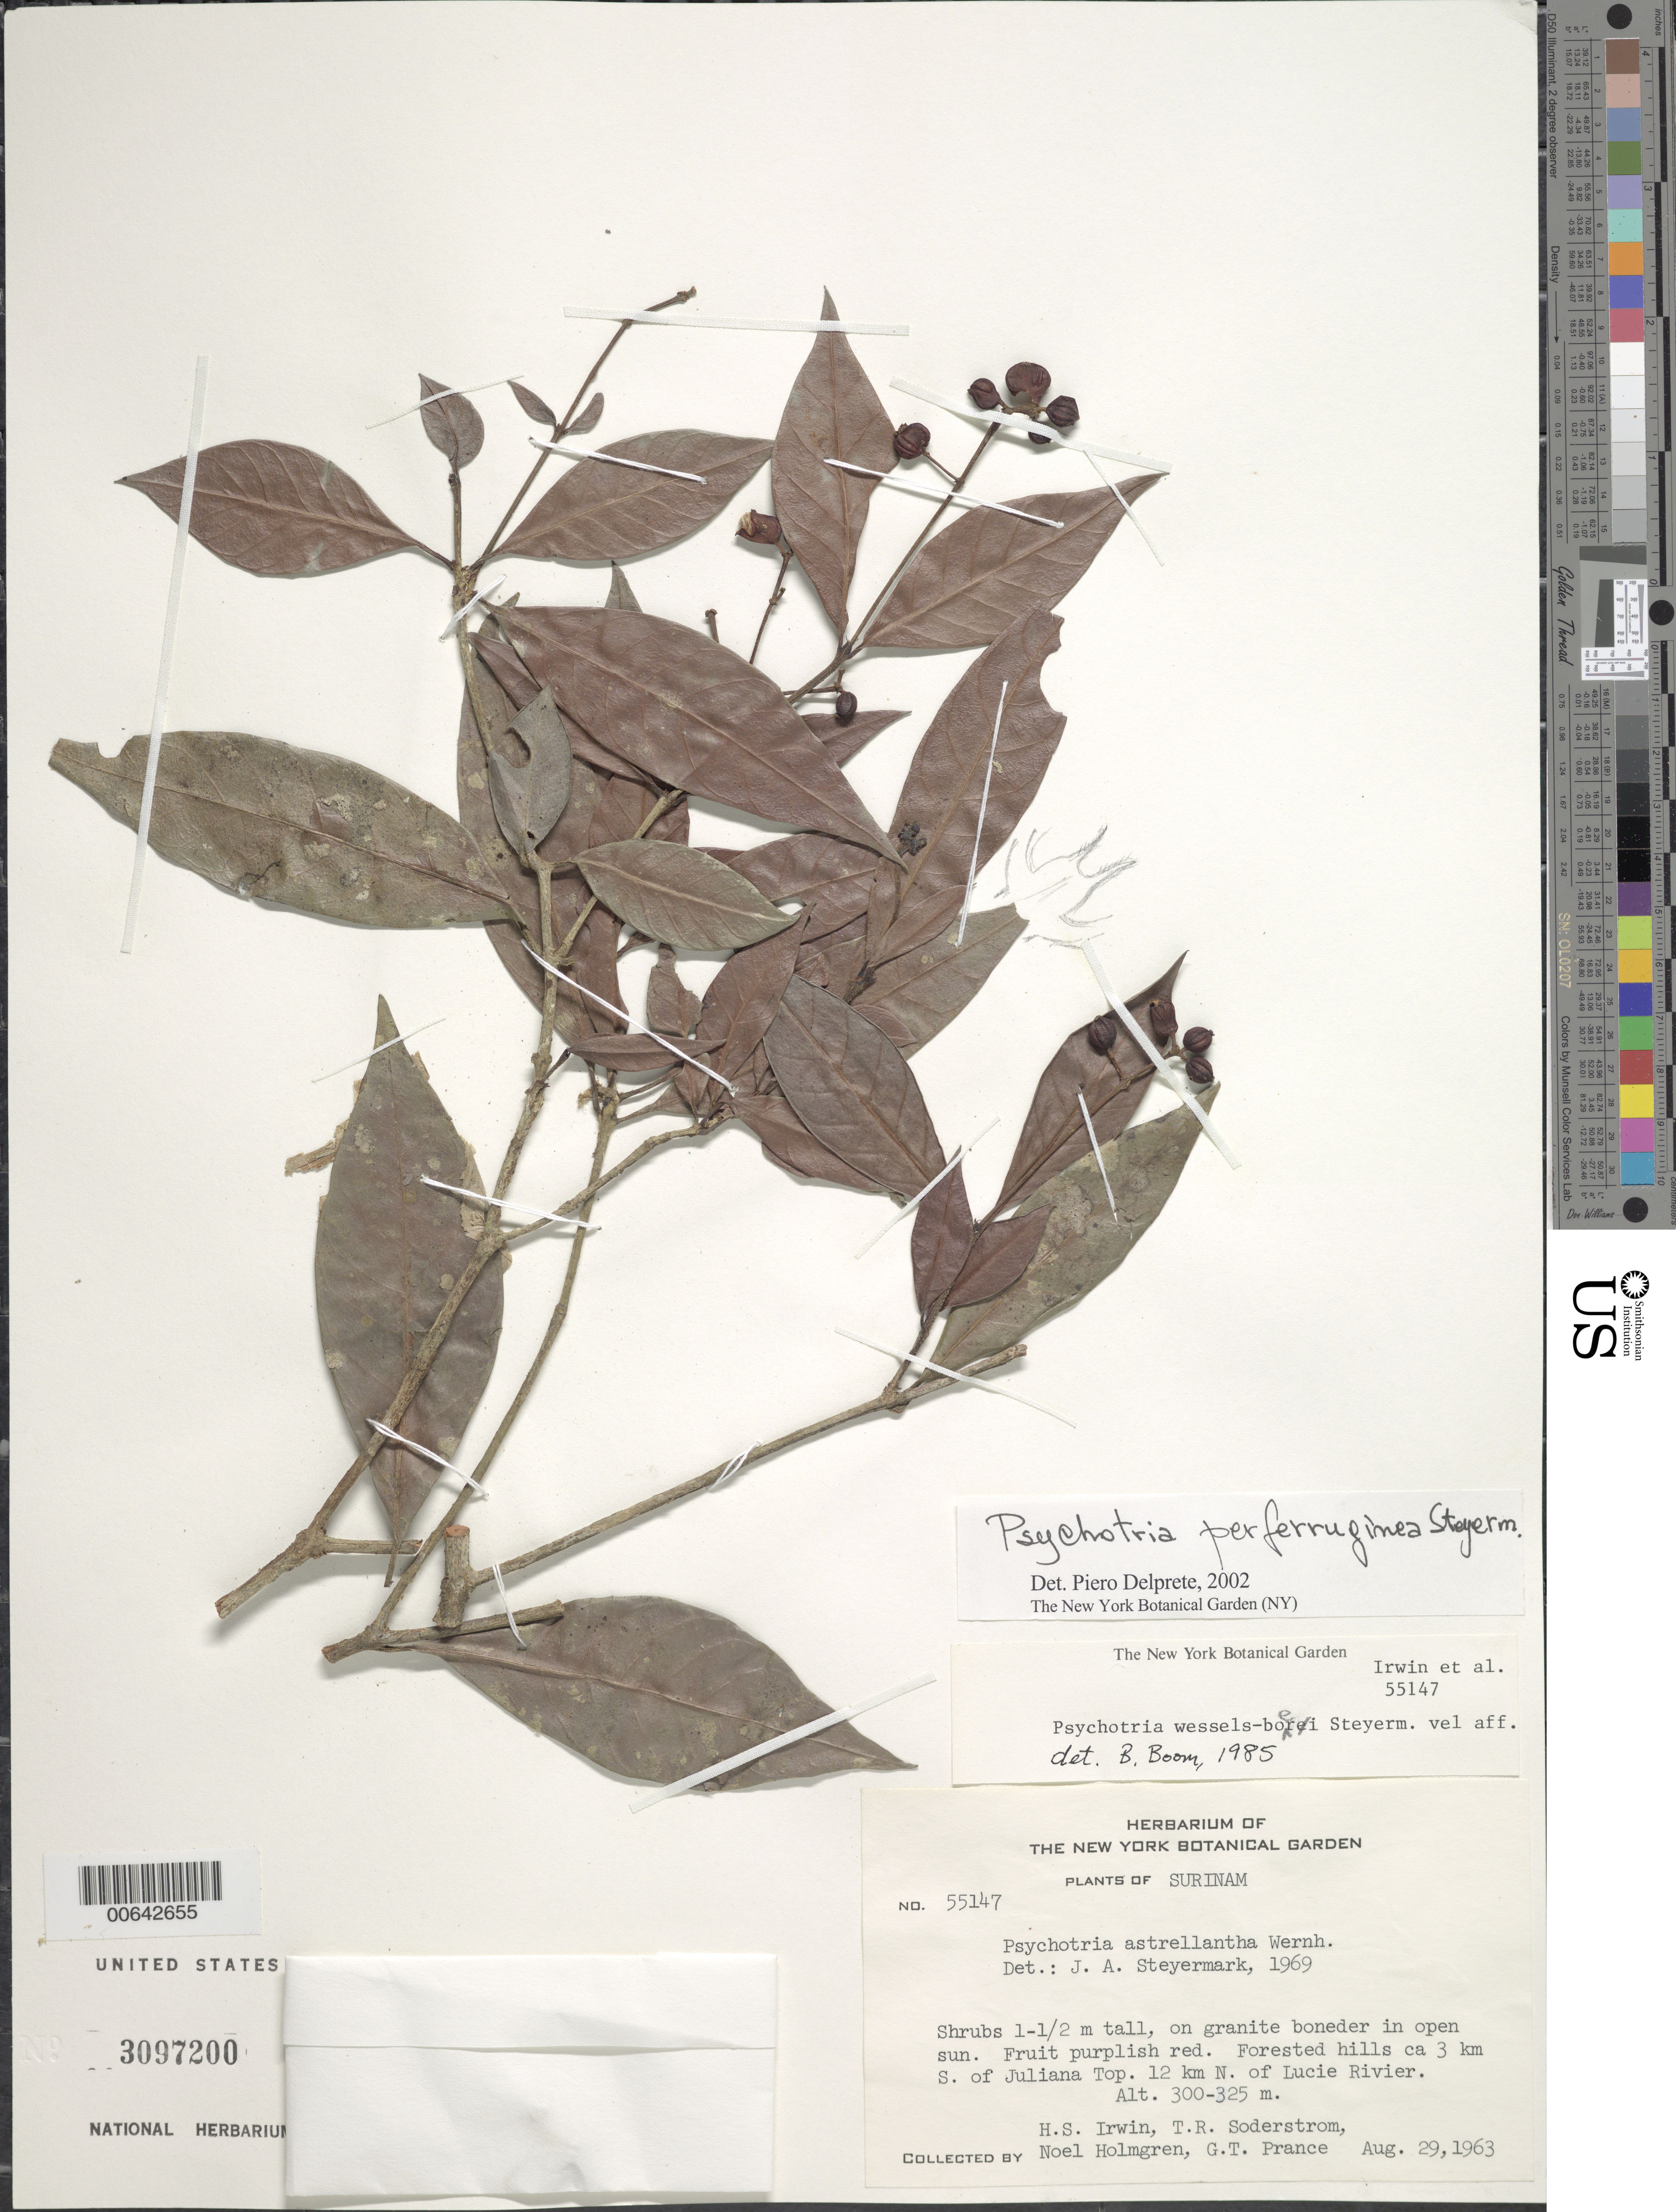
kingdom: Plantae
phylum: Tracheophyta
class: Magnoliopsida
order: Gentianales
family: Rubiaceae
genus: Psychotria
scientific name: Psychotria perferruginea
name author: Steyerm.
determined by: Delprete, P. G., Herb. de Guyane Cay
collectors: H. Irwin, G. T. Prance, T. R. Soderstrom & N. H. Holmgren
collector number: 55147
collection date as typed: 29-Aug-63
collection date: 1963-08-29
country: Suriname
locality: Juliana Top, 12 km S of, 12 km N of Lucie R., Wilhelmina Gebergte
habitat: Forested hills. On granitre boulder in open sun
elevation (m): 300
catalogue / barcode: US 3097200